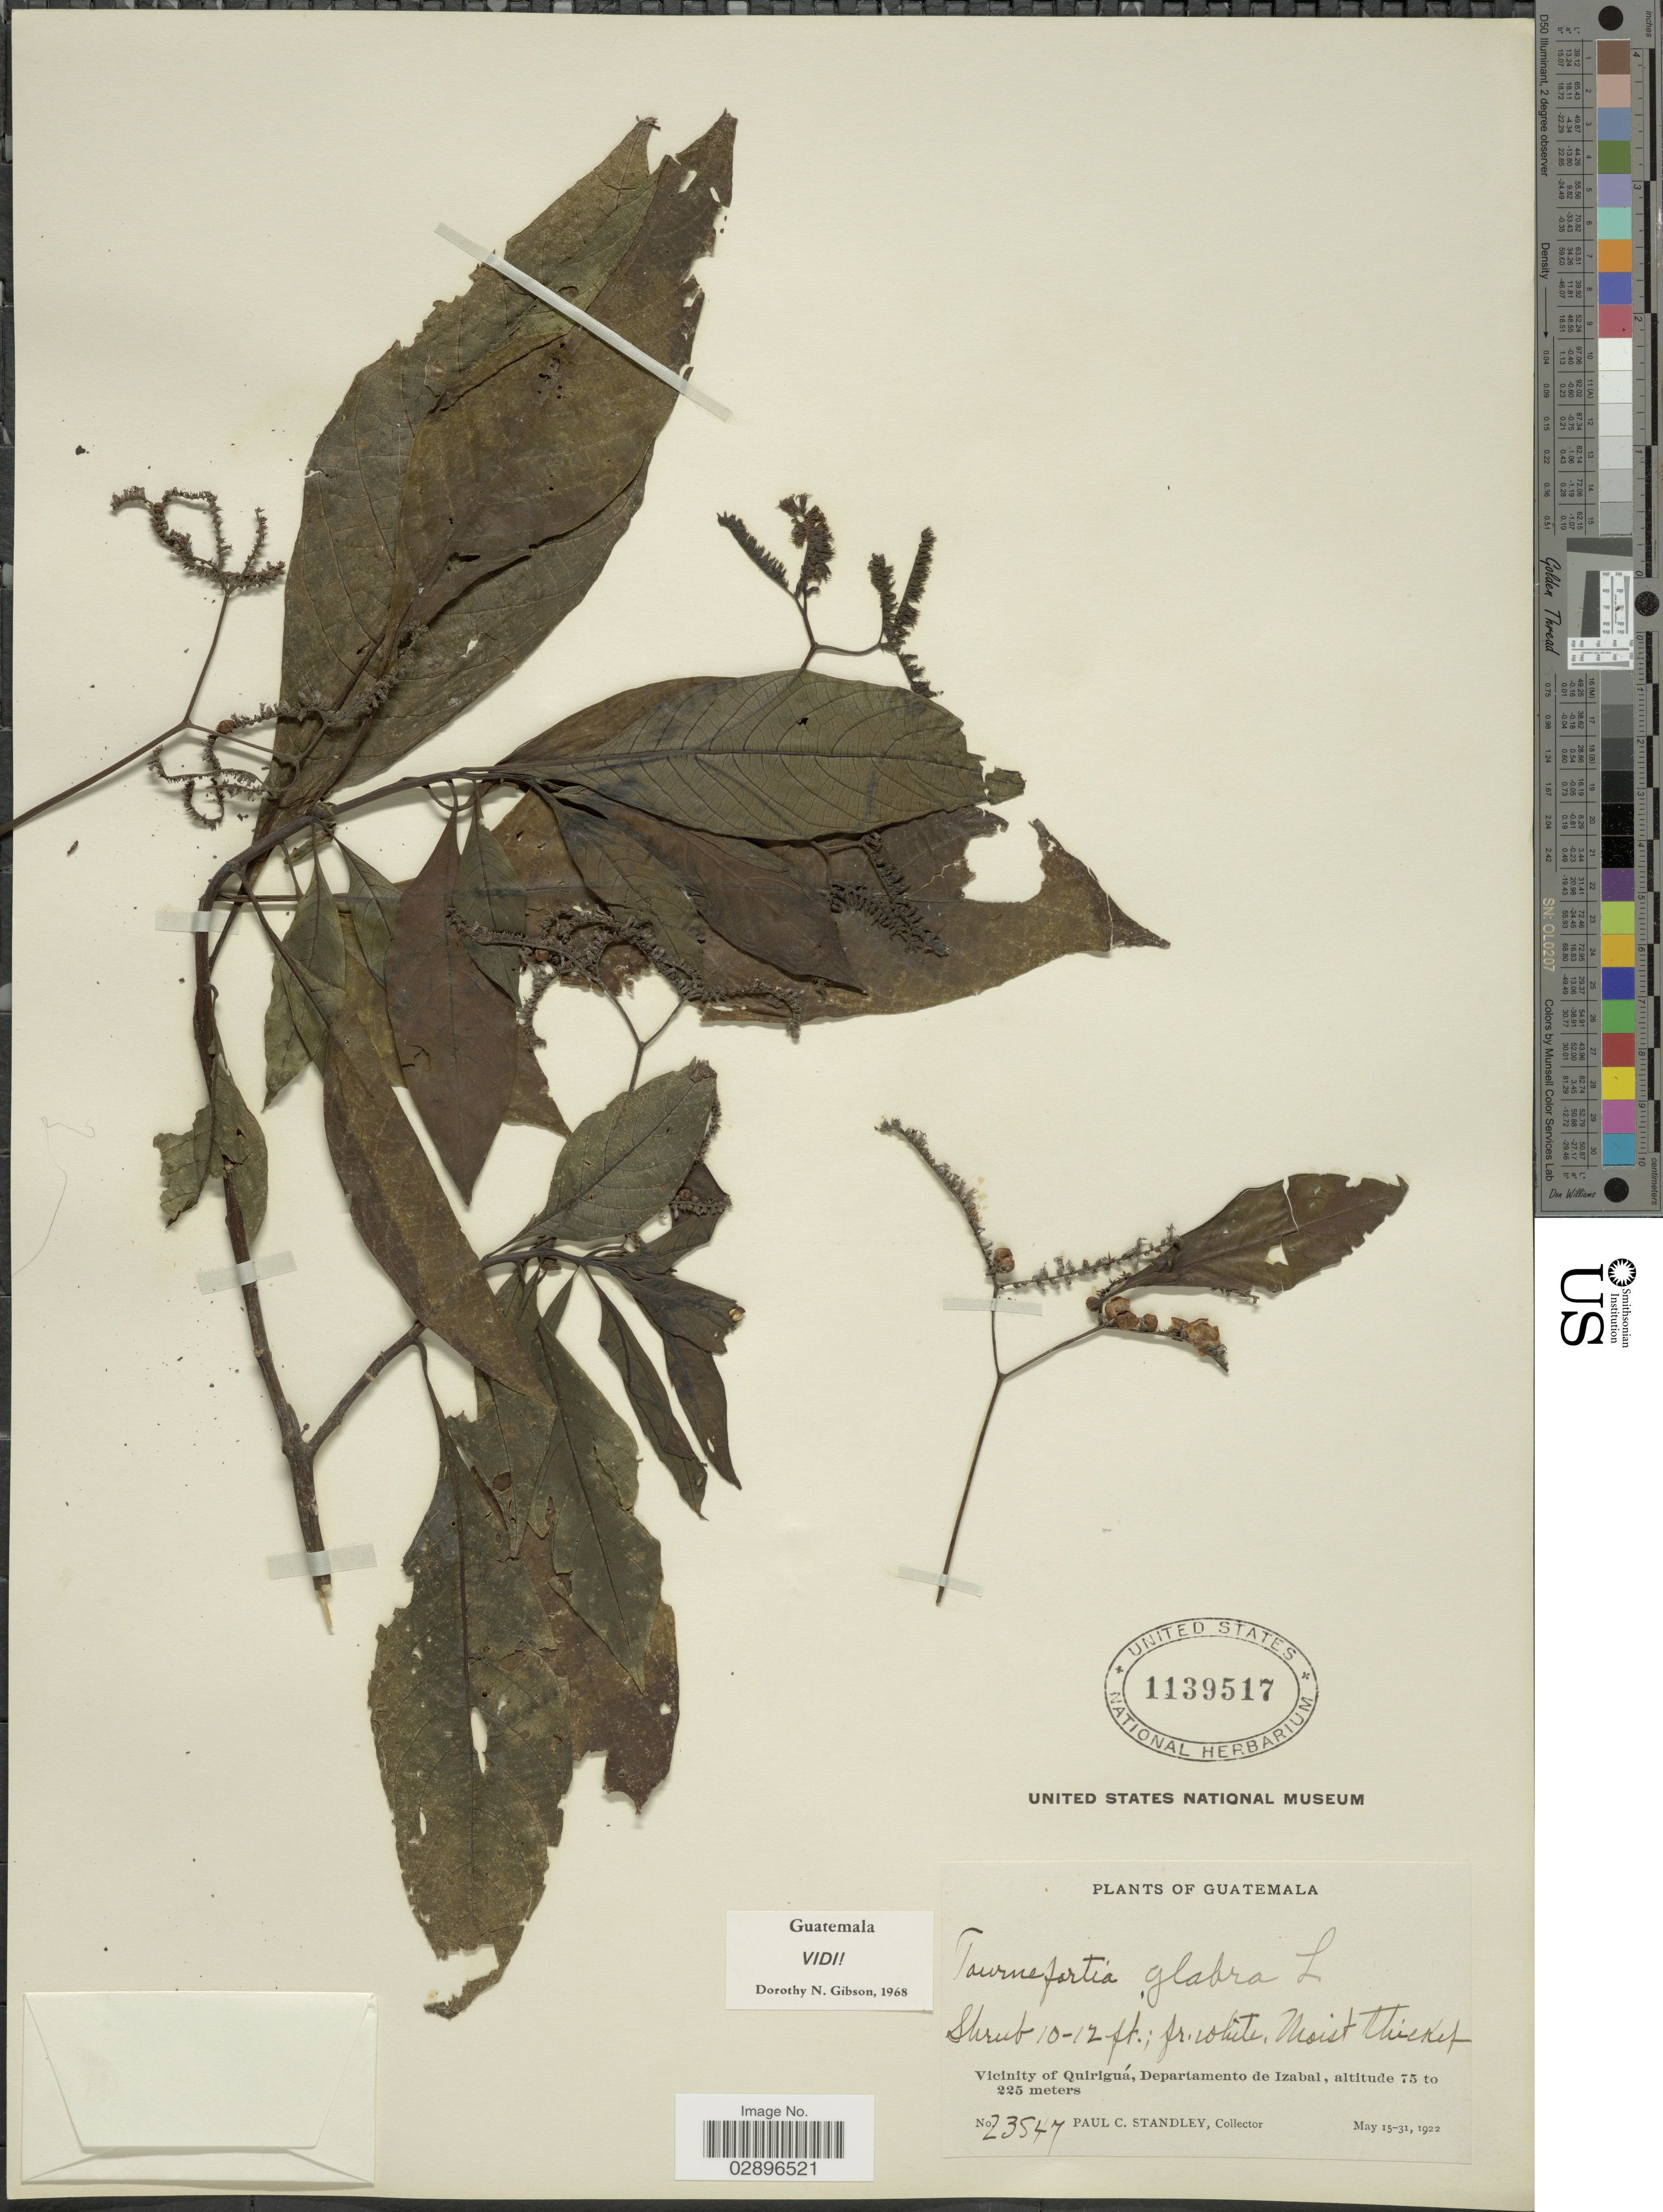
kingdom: Plantae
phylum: Tracheophyta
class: Magnoliopsida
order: Boraginales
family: Heliotropiaceae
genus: Tournefortia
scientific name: Tournefortia glabra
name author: L.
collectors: P. C. Standley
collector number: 23547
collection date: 1922-05-15/1922-05-31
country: Guatemala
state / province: Izabal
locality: Vicinity of Quiriguá, Departamento de Izabal.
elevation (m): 75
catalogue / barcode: US 1139517